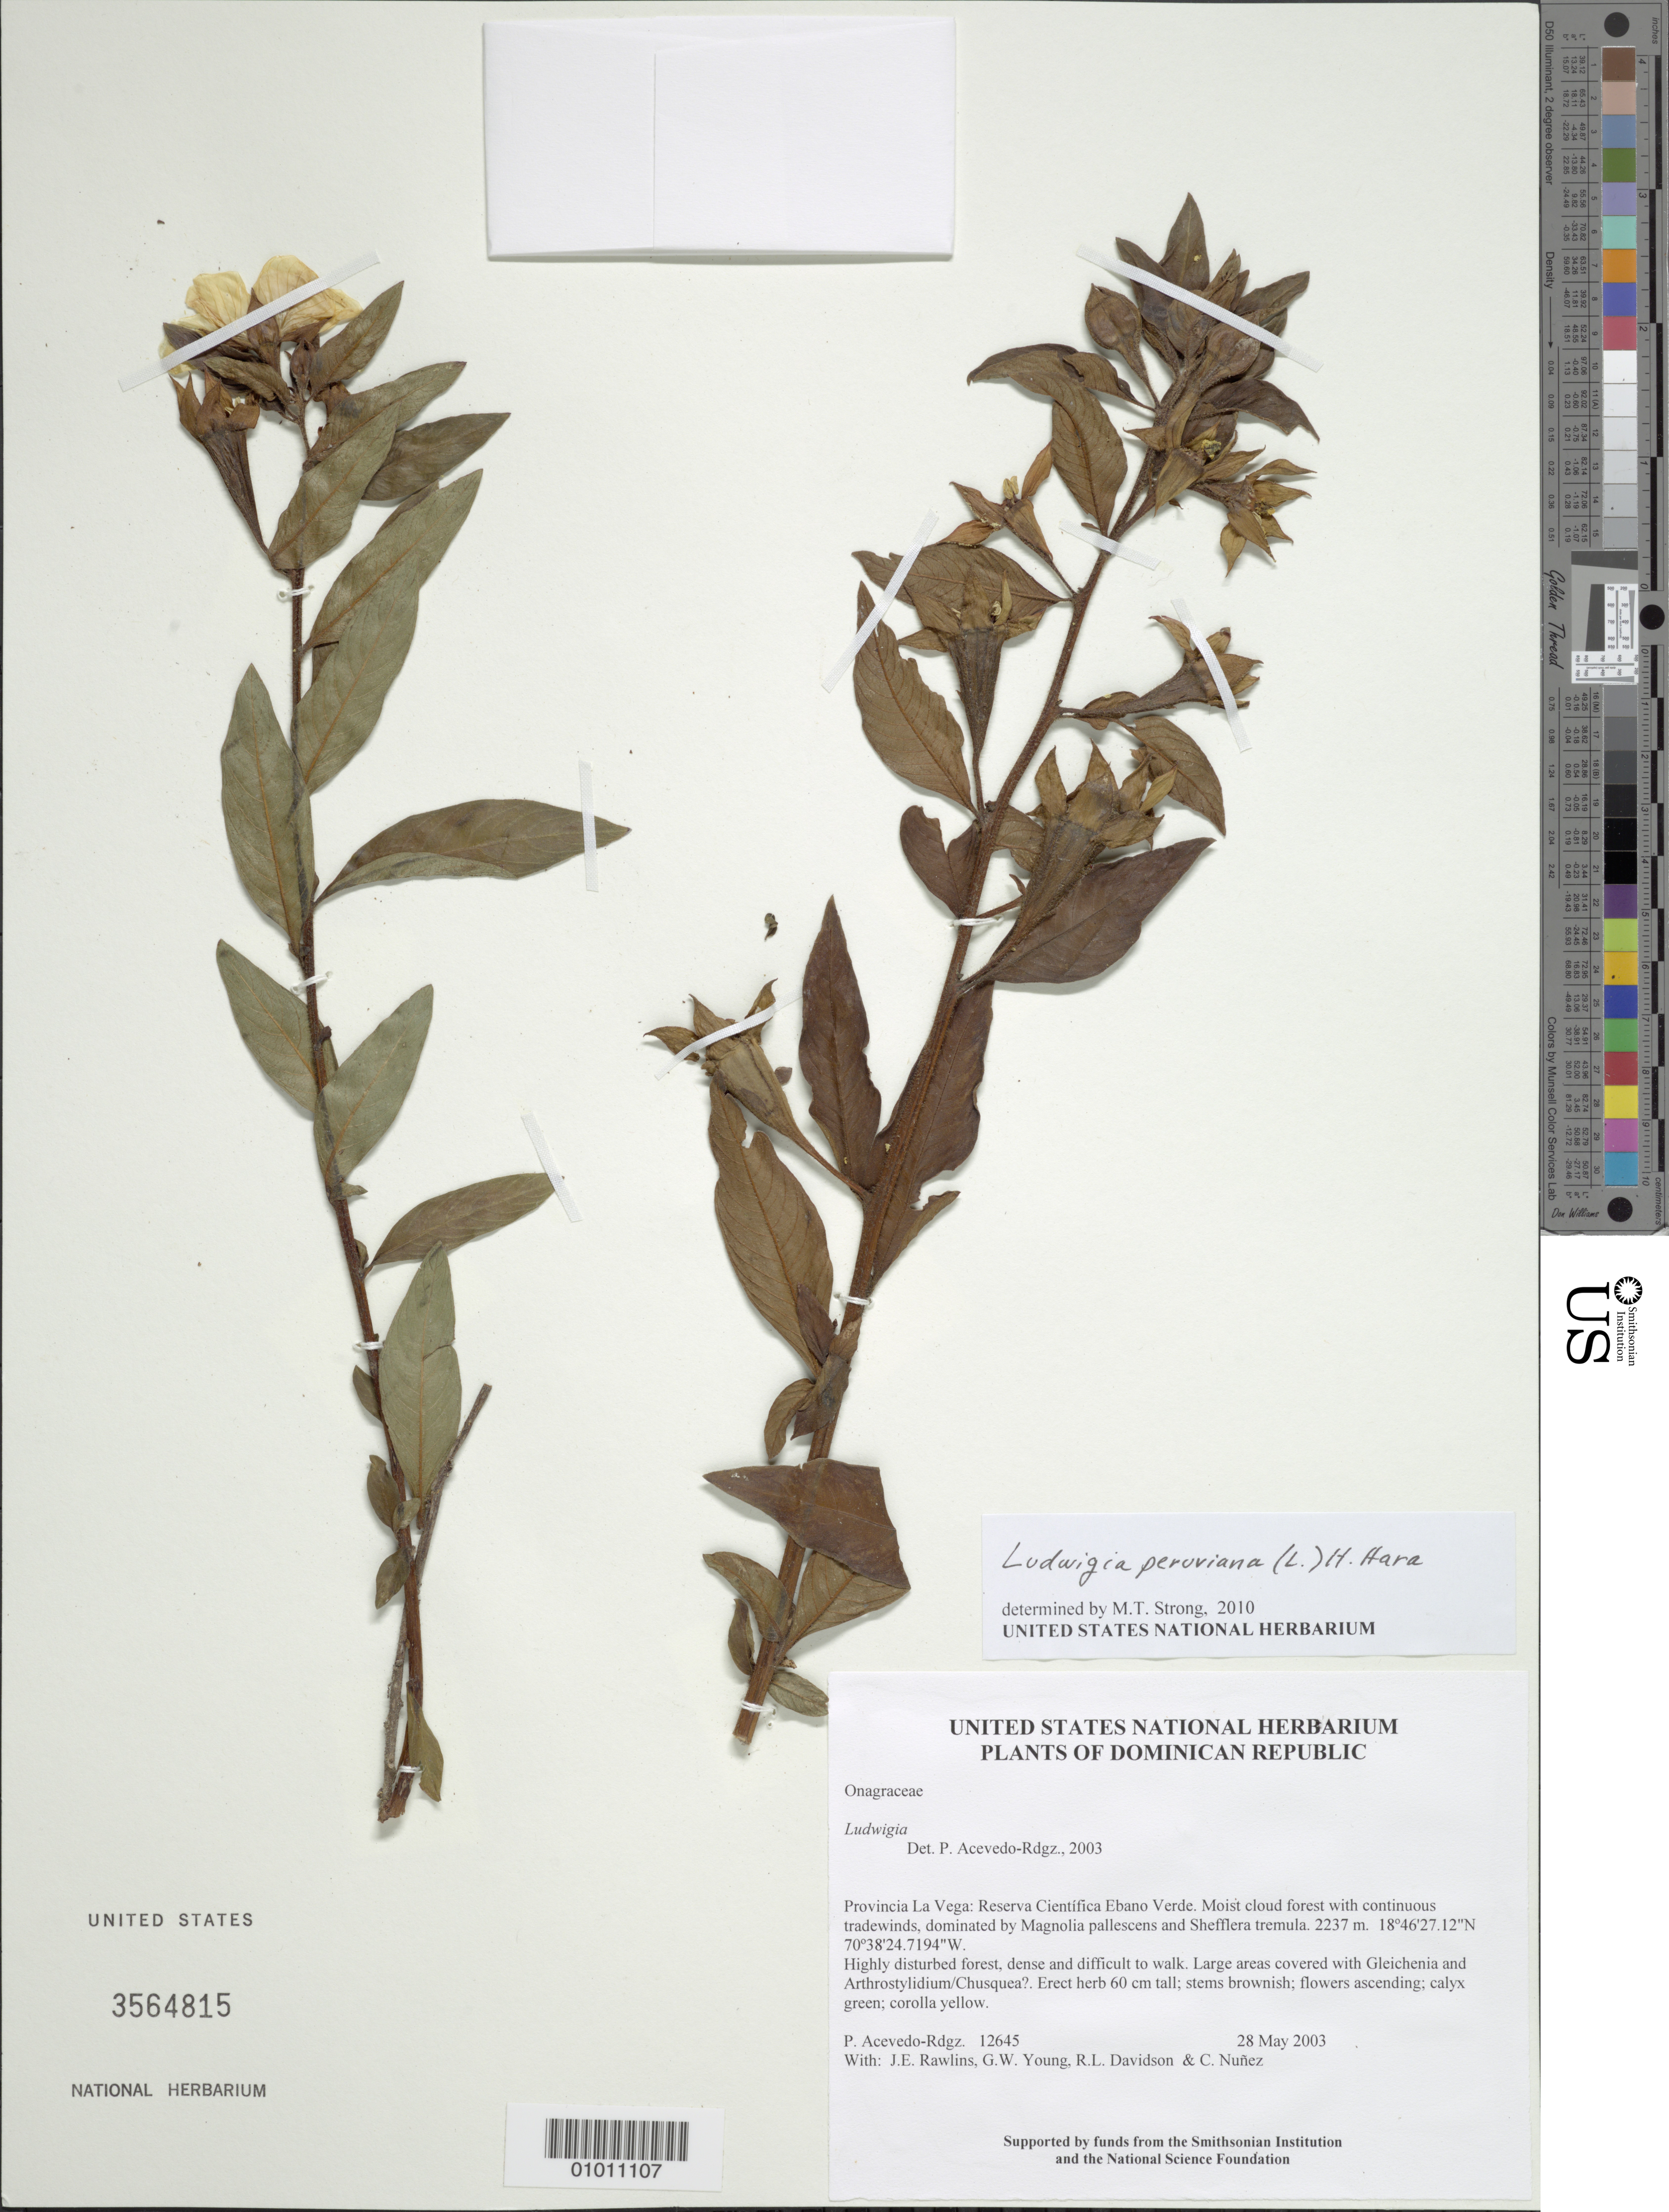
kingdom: Plantae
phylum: Tracheophyta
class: Magnoliopsida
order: Myrtales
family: Onagraceae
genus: Ludwigia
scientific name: Ludwigia peruviana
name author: (L.) H. Hara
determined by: Strong, M. T., (US), Smithsonian Institution - National Museum of Natural History (UNITED STATES)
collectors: P. Acevedo-Rodr., J. Rawlins, G. Young, R. Davidson & C. Nunez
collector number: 12645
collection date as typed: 28 May 2003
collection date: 2003-05-28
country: Dominican Republic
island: Hispaniola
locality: Provincia La Vega: Reserva Científica Ebano Verde. Moist cloud forest with continuous tradewinds, dominated by Magnolia pallescens and Shefflera tremula.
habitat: Highly disturbed forest, dense and difficult to walk. Large areas covered with Gleichenia and Arthrostylidium/Chusquea?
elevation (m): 2237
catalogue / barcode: US 3564815